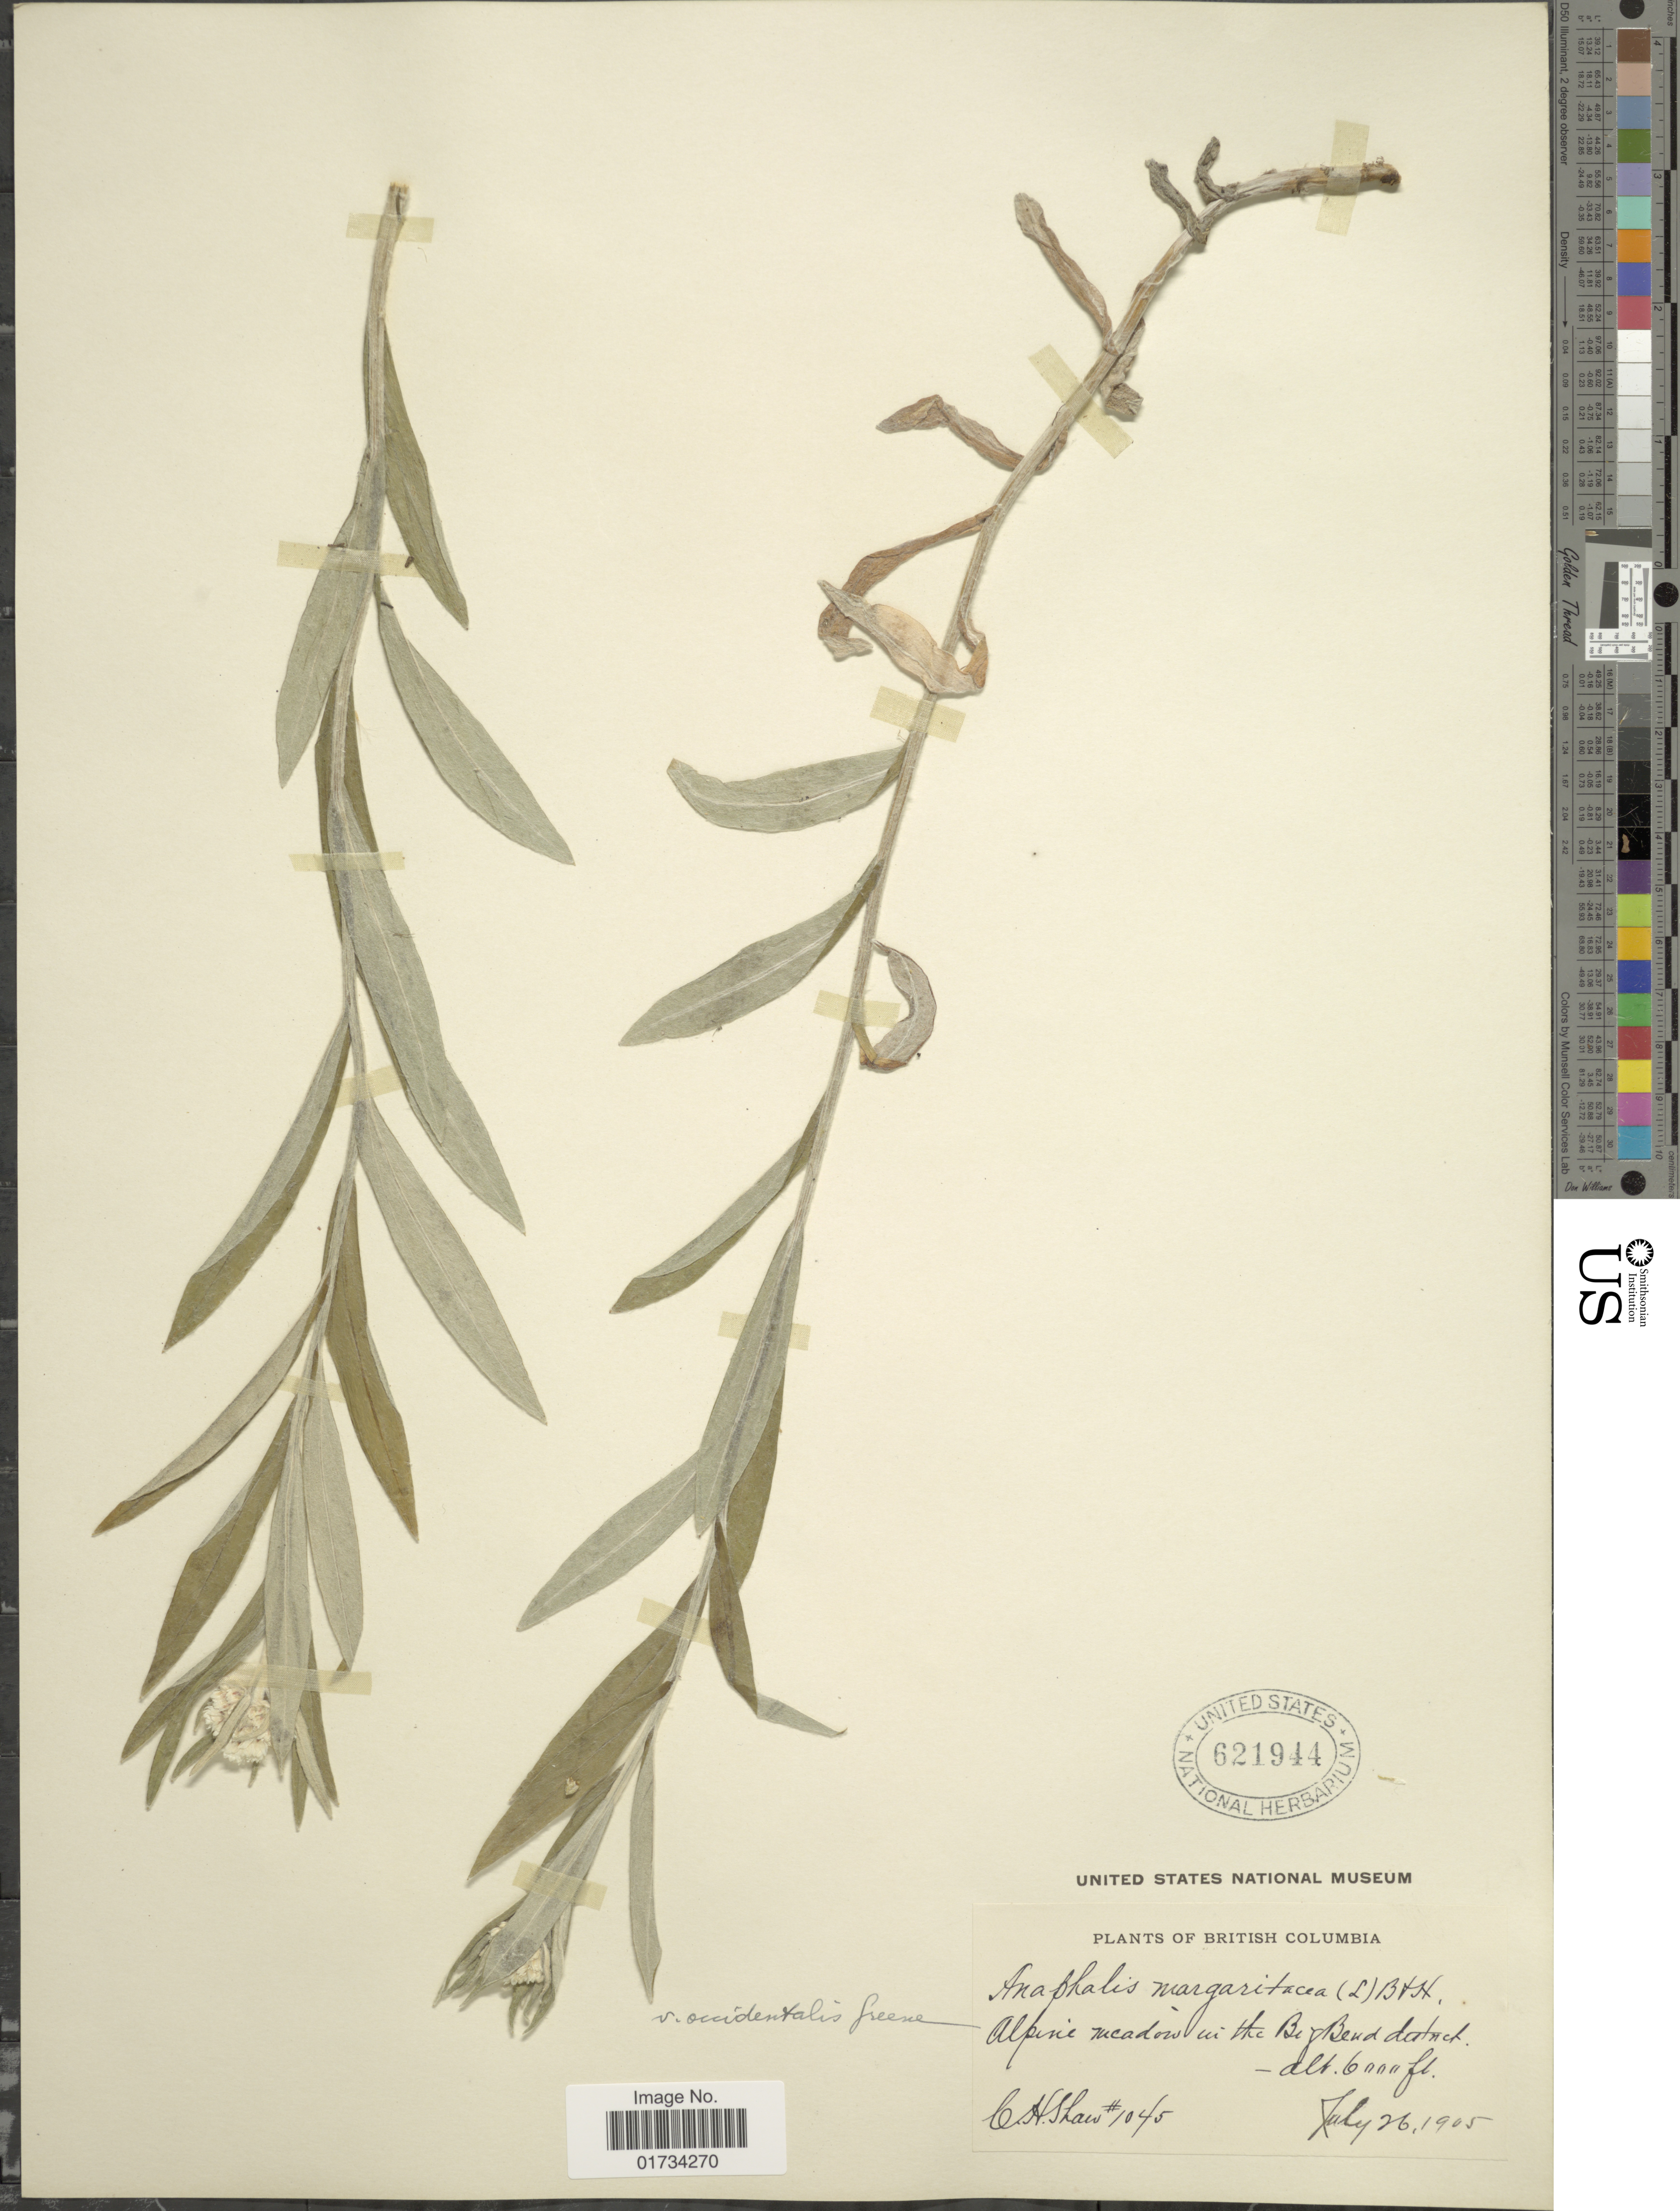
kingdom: Plantae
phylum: Tracheophyta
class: Magnoliopsida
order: Asterales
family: Asteraceae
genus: Anaphalis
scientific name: Anaphalis margaritacea var. occidentalis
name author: Greene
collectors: C. H. Shaw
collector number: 1045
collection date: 1905-07-26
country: Canada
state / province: British Columbia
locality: Alpine meadow in the Big Bend district.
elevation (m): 1829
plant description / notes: Precise locality edit: Corrected "big Bend dustnet" to "Big Bend district."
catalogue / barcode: US 621944